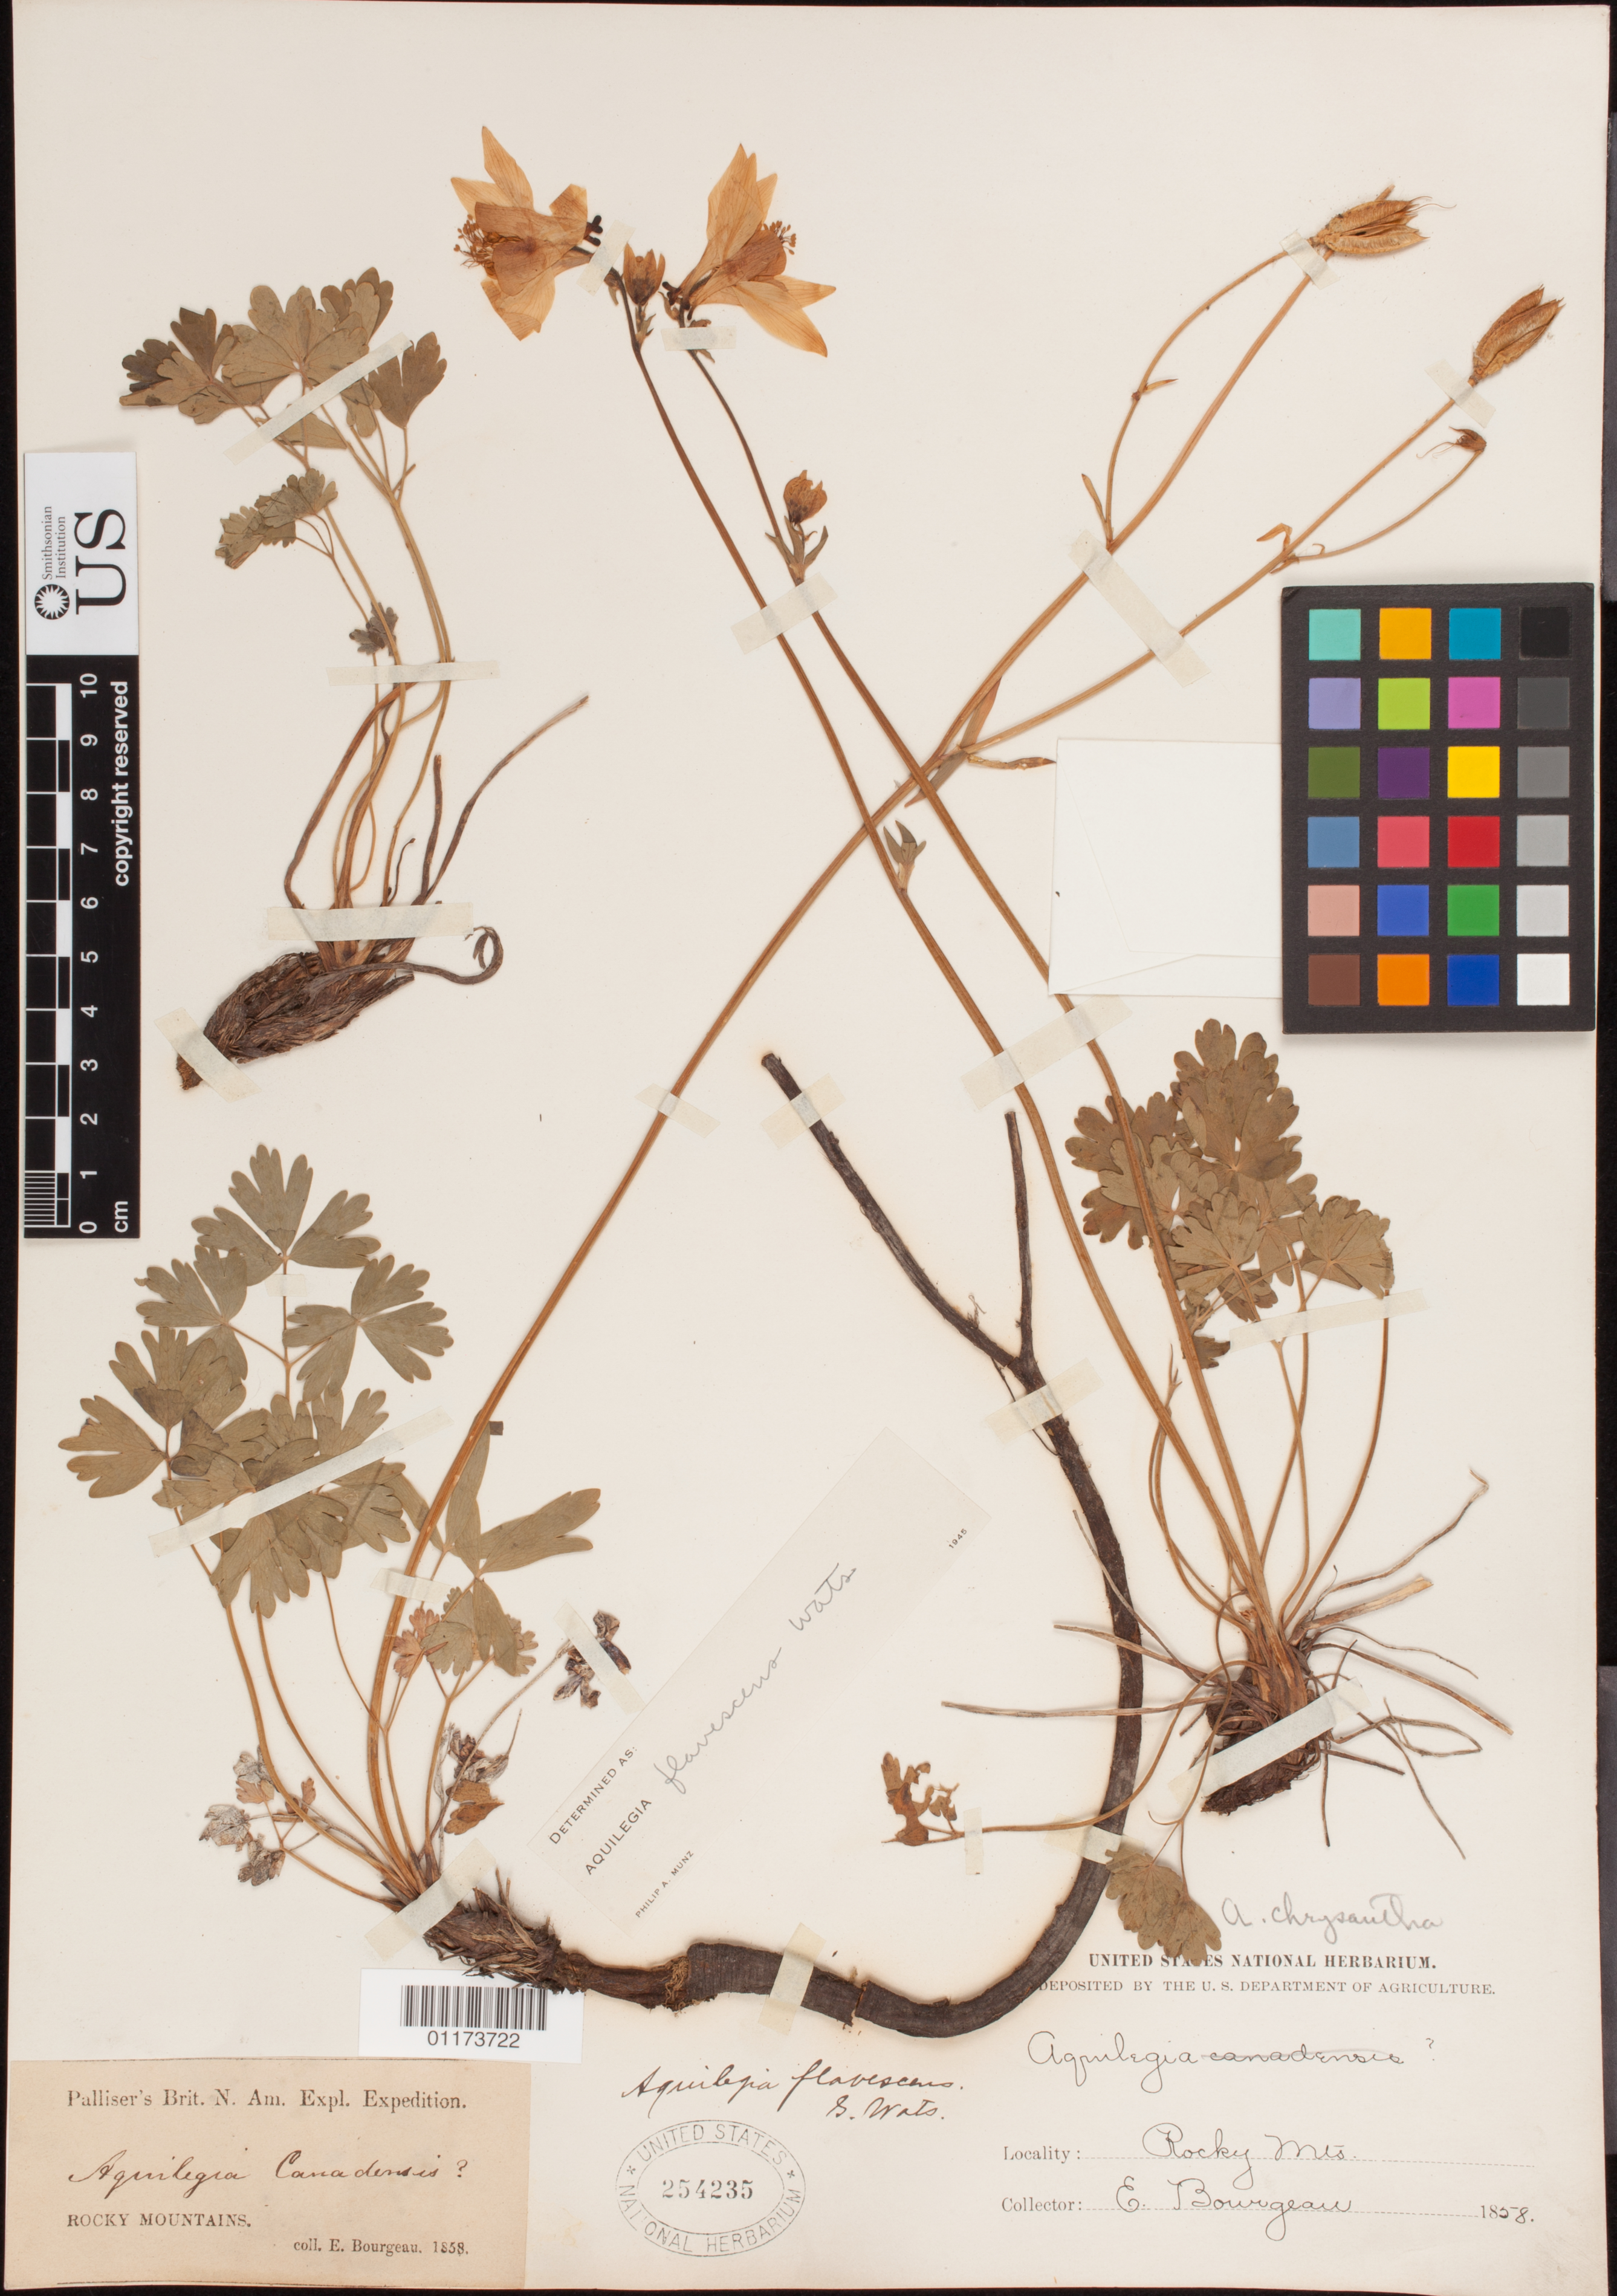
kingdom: Plantae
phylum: Tracheophyta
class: Magnoliopsida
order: Ranunculales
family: Ranunculaceae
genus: Aquilegia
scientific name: Aquilegia flavescens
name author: S. Watson in C. King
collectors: E. Bourgeau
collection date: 1858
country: Canada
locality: Rocky Mountains.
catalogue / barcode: US 254235